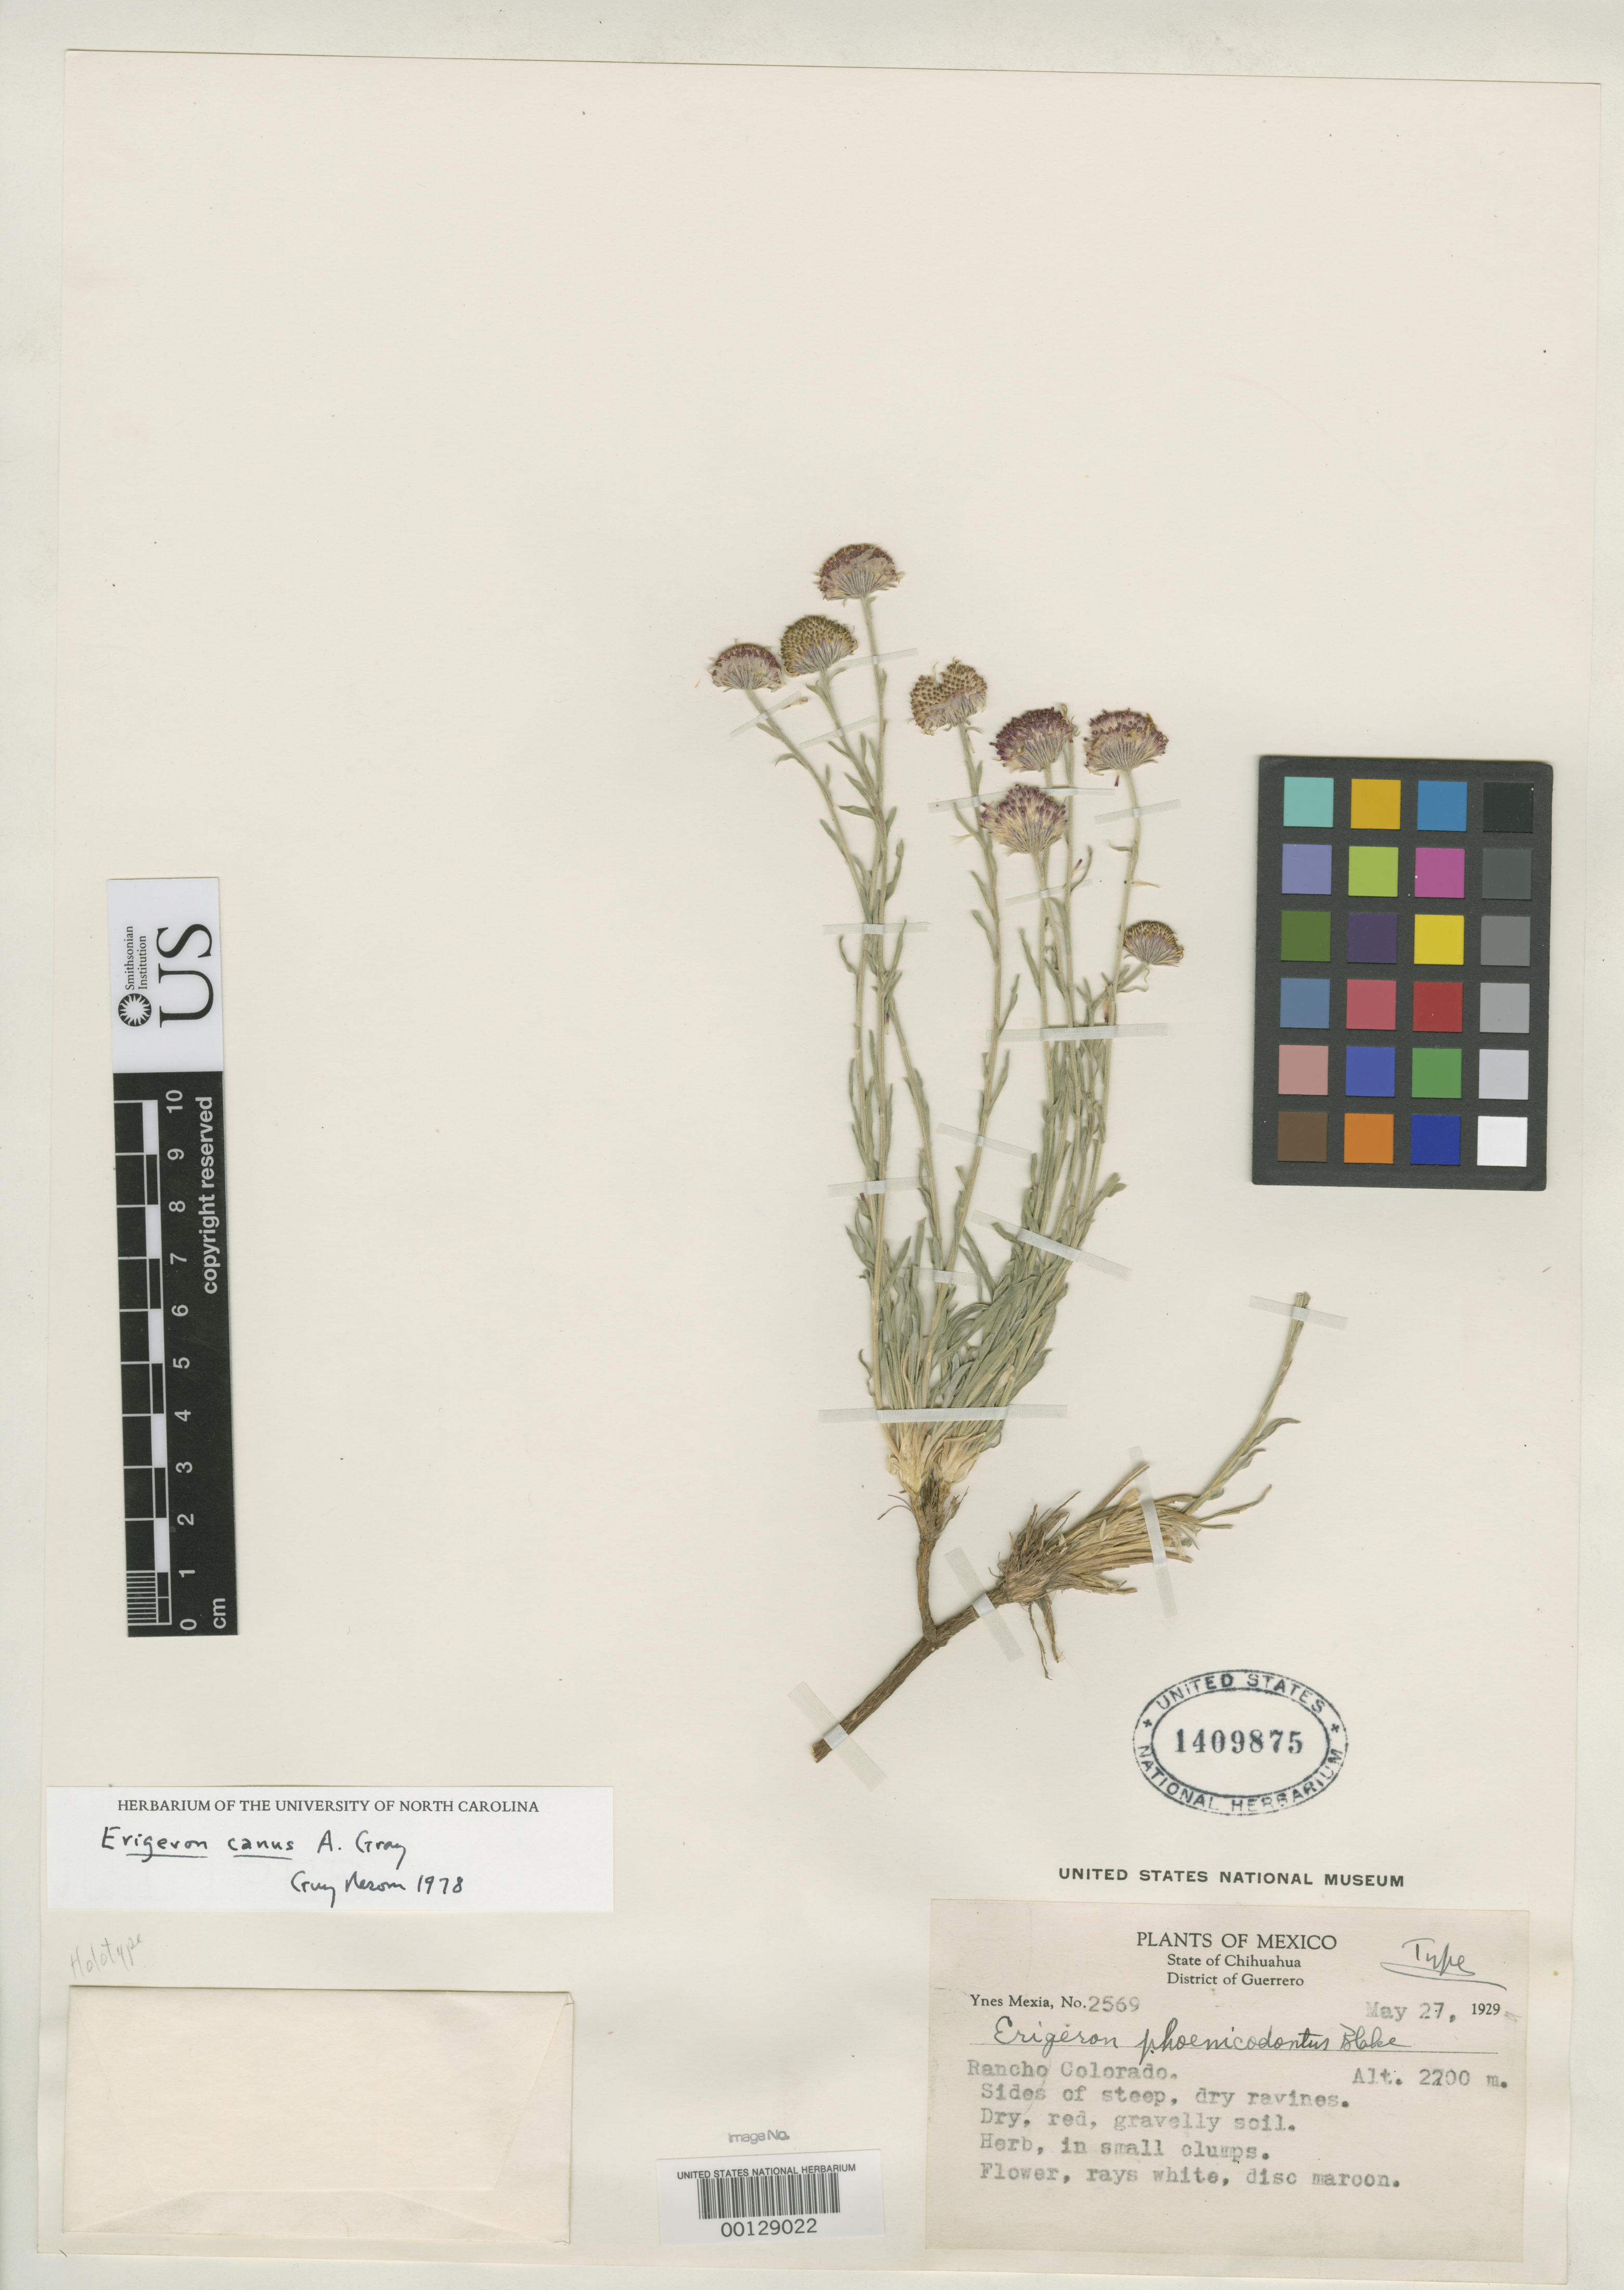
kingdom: Plantae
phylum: Tracheophyta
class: Magnoliopsida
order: Asterales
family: Asteraceae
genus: Erigeron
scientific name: Erigeron phoenicodontus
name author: S.F. Blake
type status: Holotype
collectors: Y. Mexia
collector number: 2569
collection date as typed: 27 May 1929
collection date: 1929-05-27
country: Mexico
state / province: Chihuahua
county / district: Guerrero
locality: Rancho Colorado.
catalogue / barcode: US 1409875